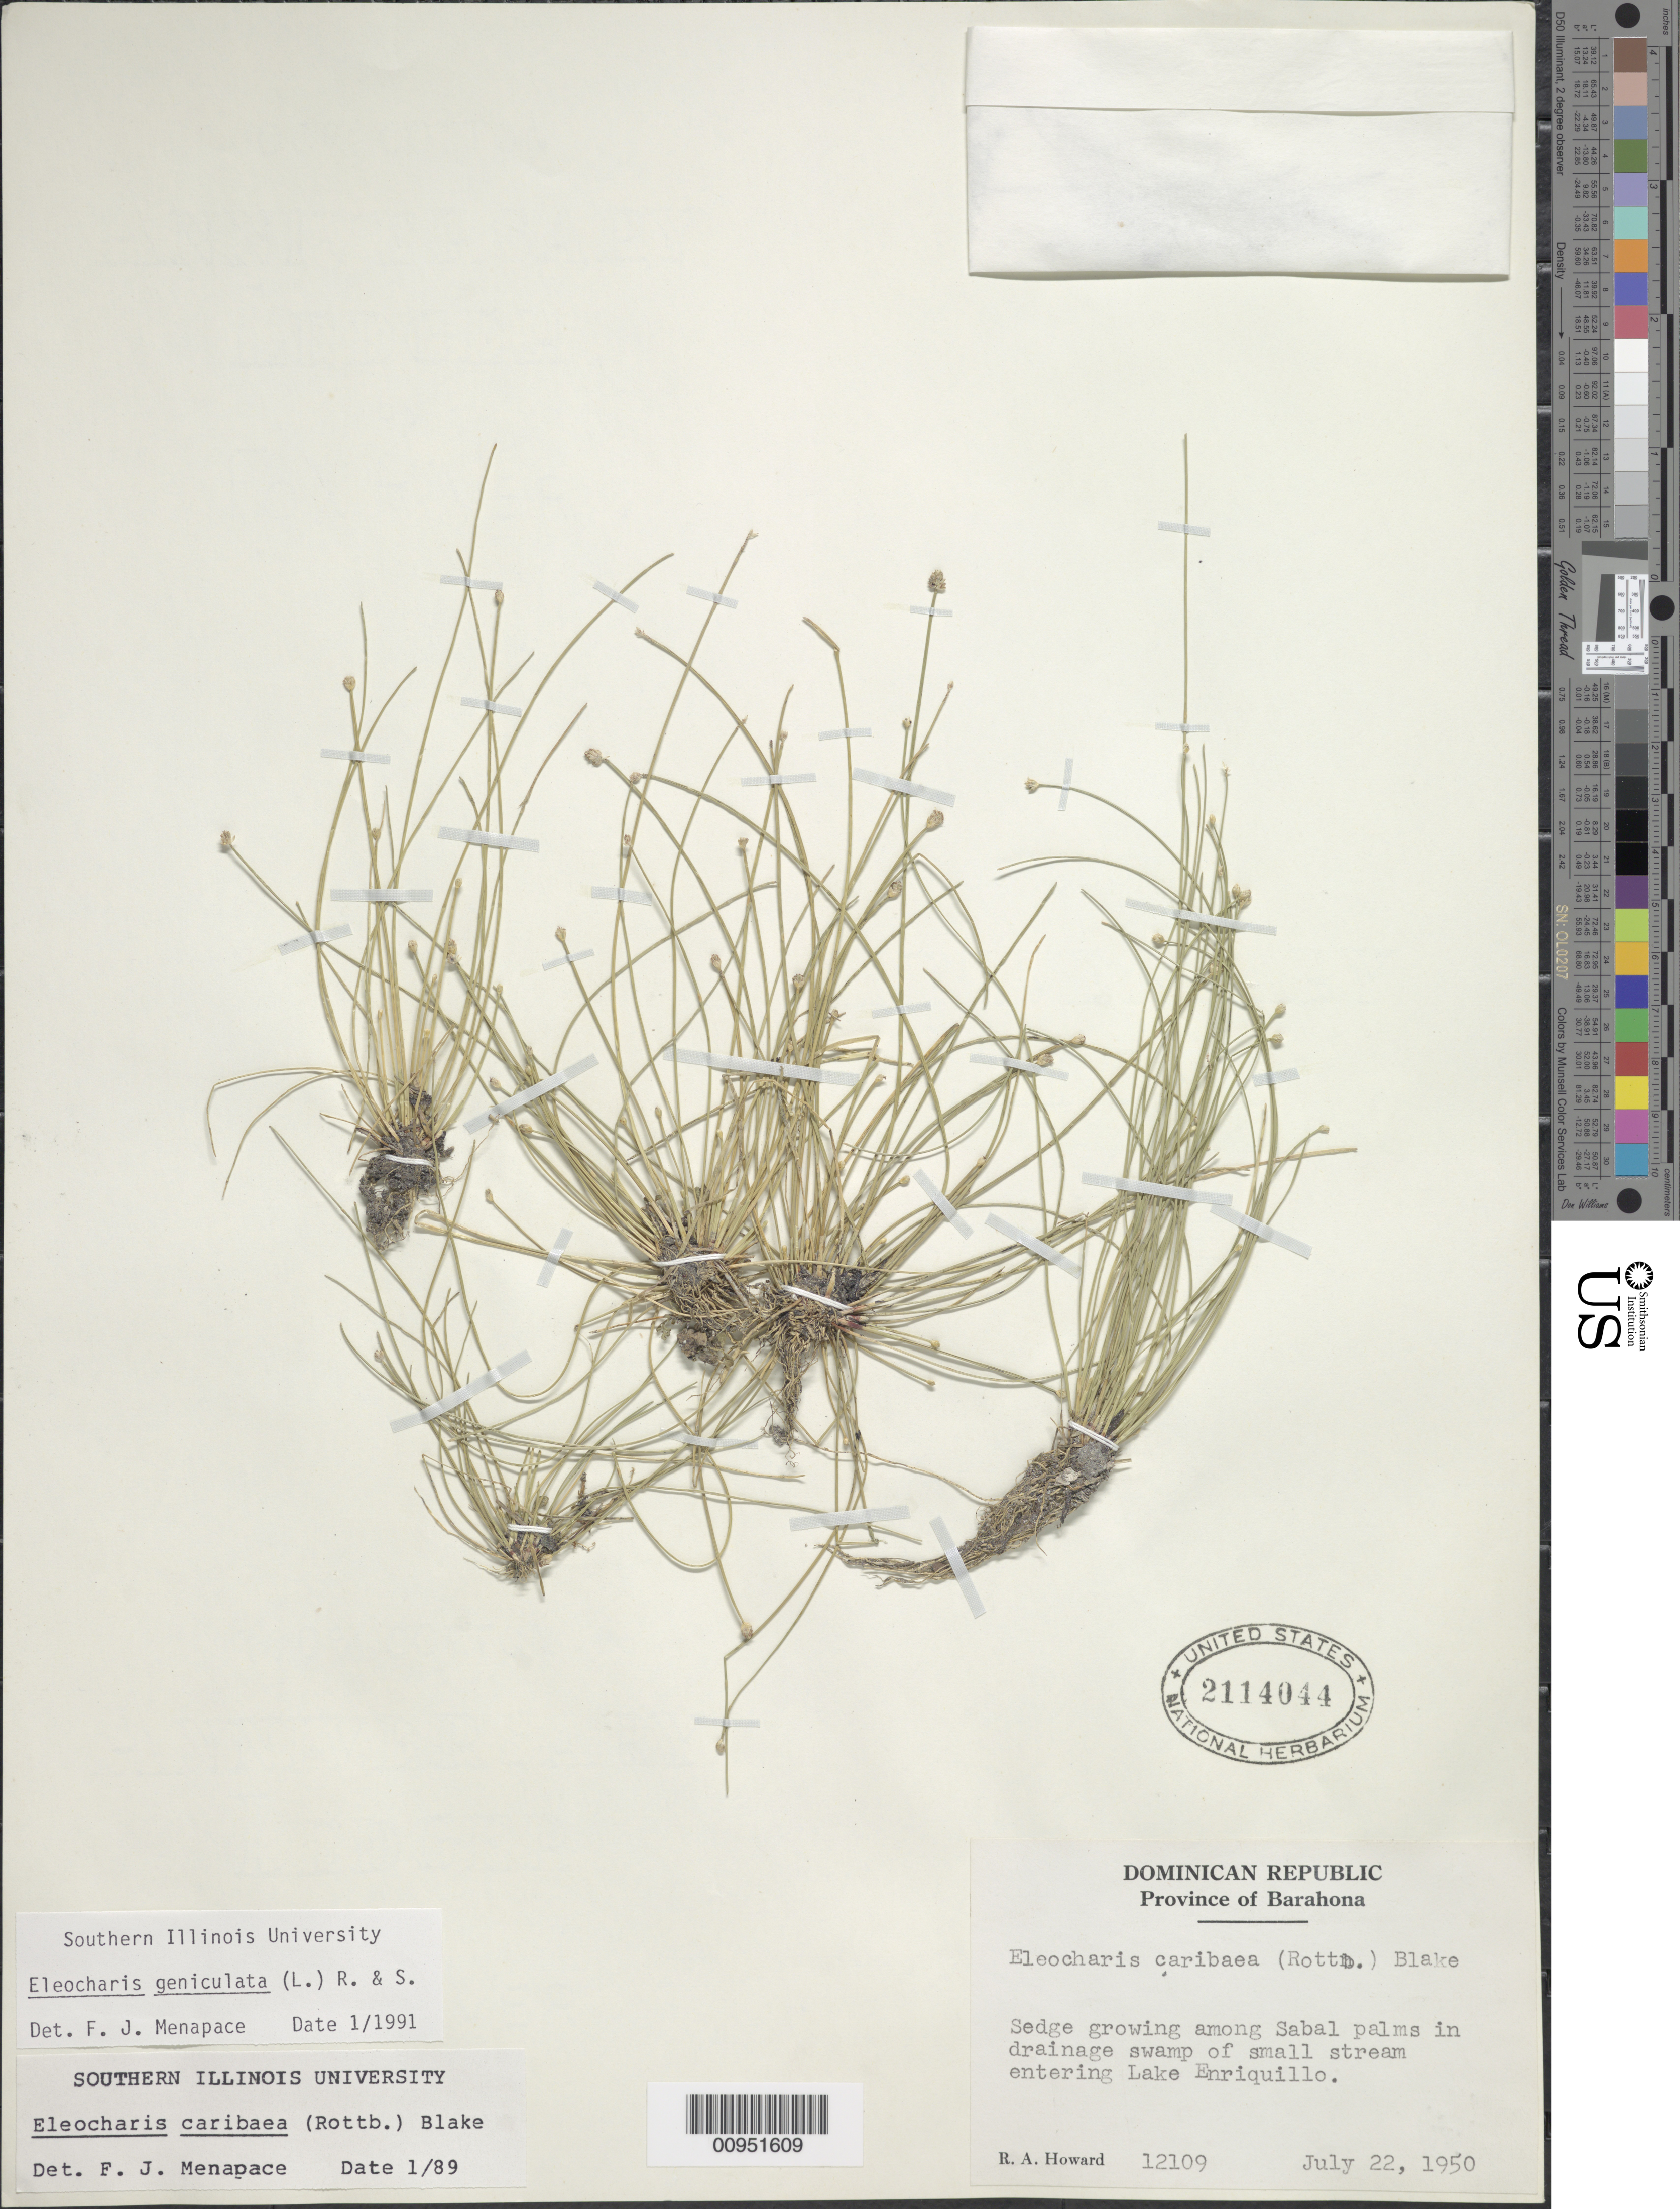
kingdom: Plantae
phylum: Tracheophyta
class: Liliopsida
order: Poales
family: Cyperaceae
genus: Eleocharis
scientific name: Eleocharis geniculata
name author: (L.) Roem. & Schult.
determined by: Menapace, F. J.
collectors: R. A. Howard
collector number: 12109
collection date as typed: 22 Jul 1950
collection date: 1950-07-22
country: Dominican Republic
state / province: Barahona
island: Hispaniola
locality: Drainage swamp of small stream entering Lake Enriquillo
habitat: Growing among Sabal palms in drainage swamp of small stream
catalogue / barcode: US 2114044